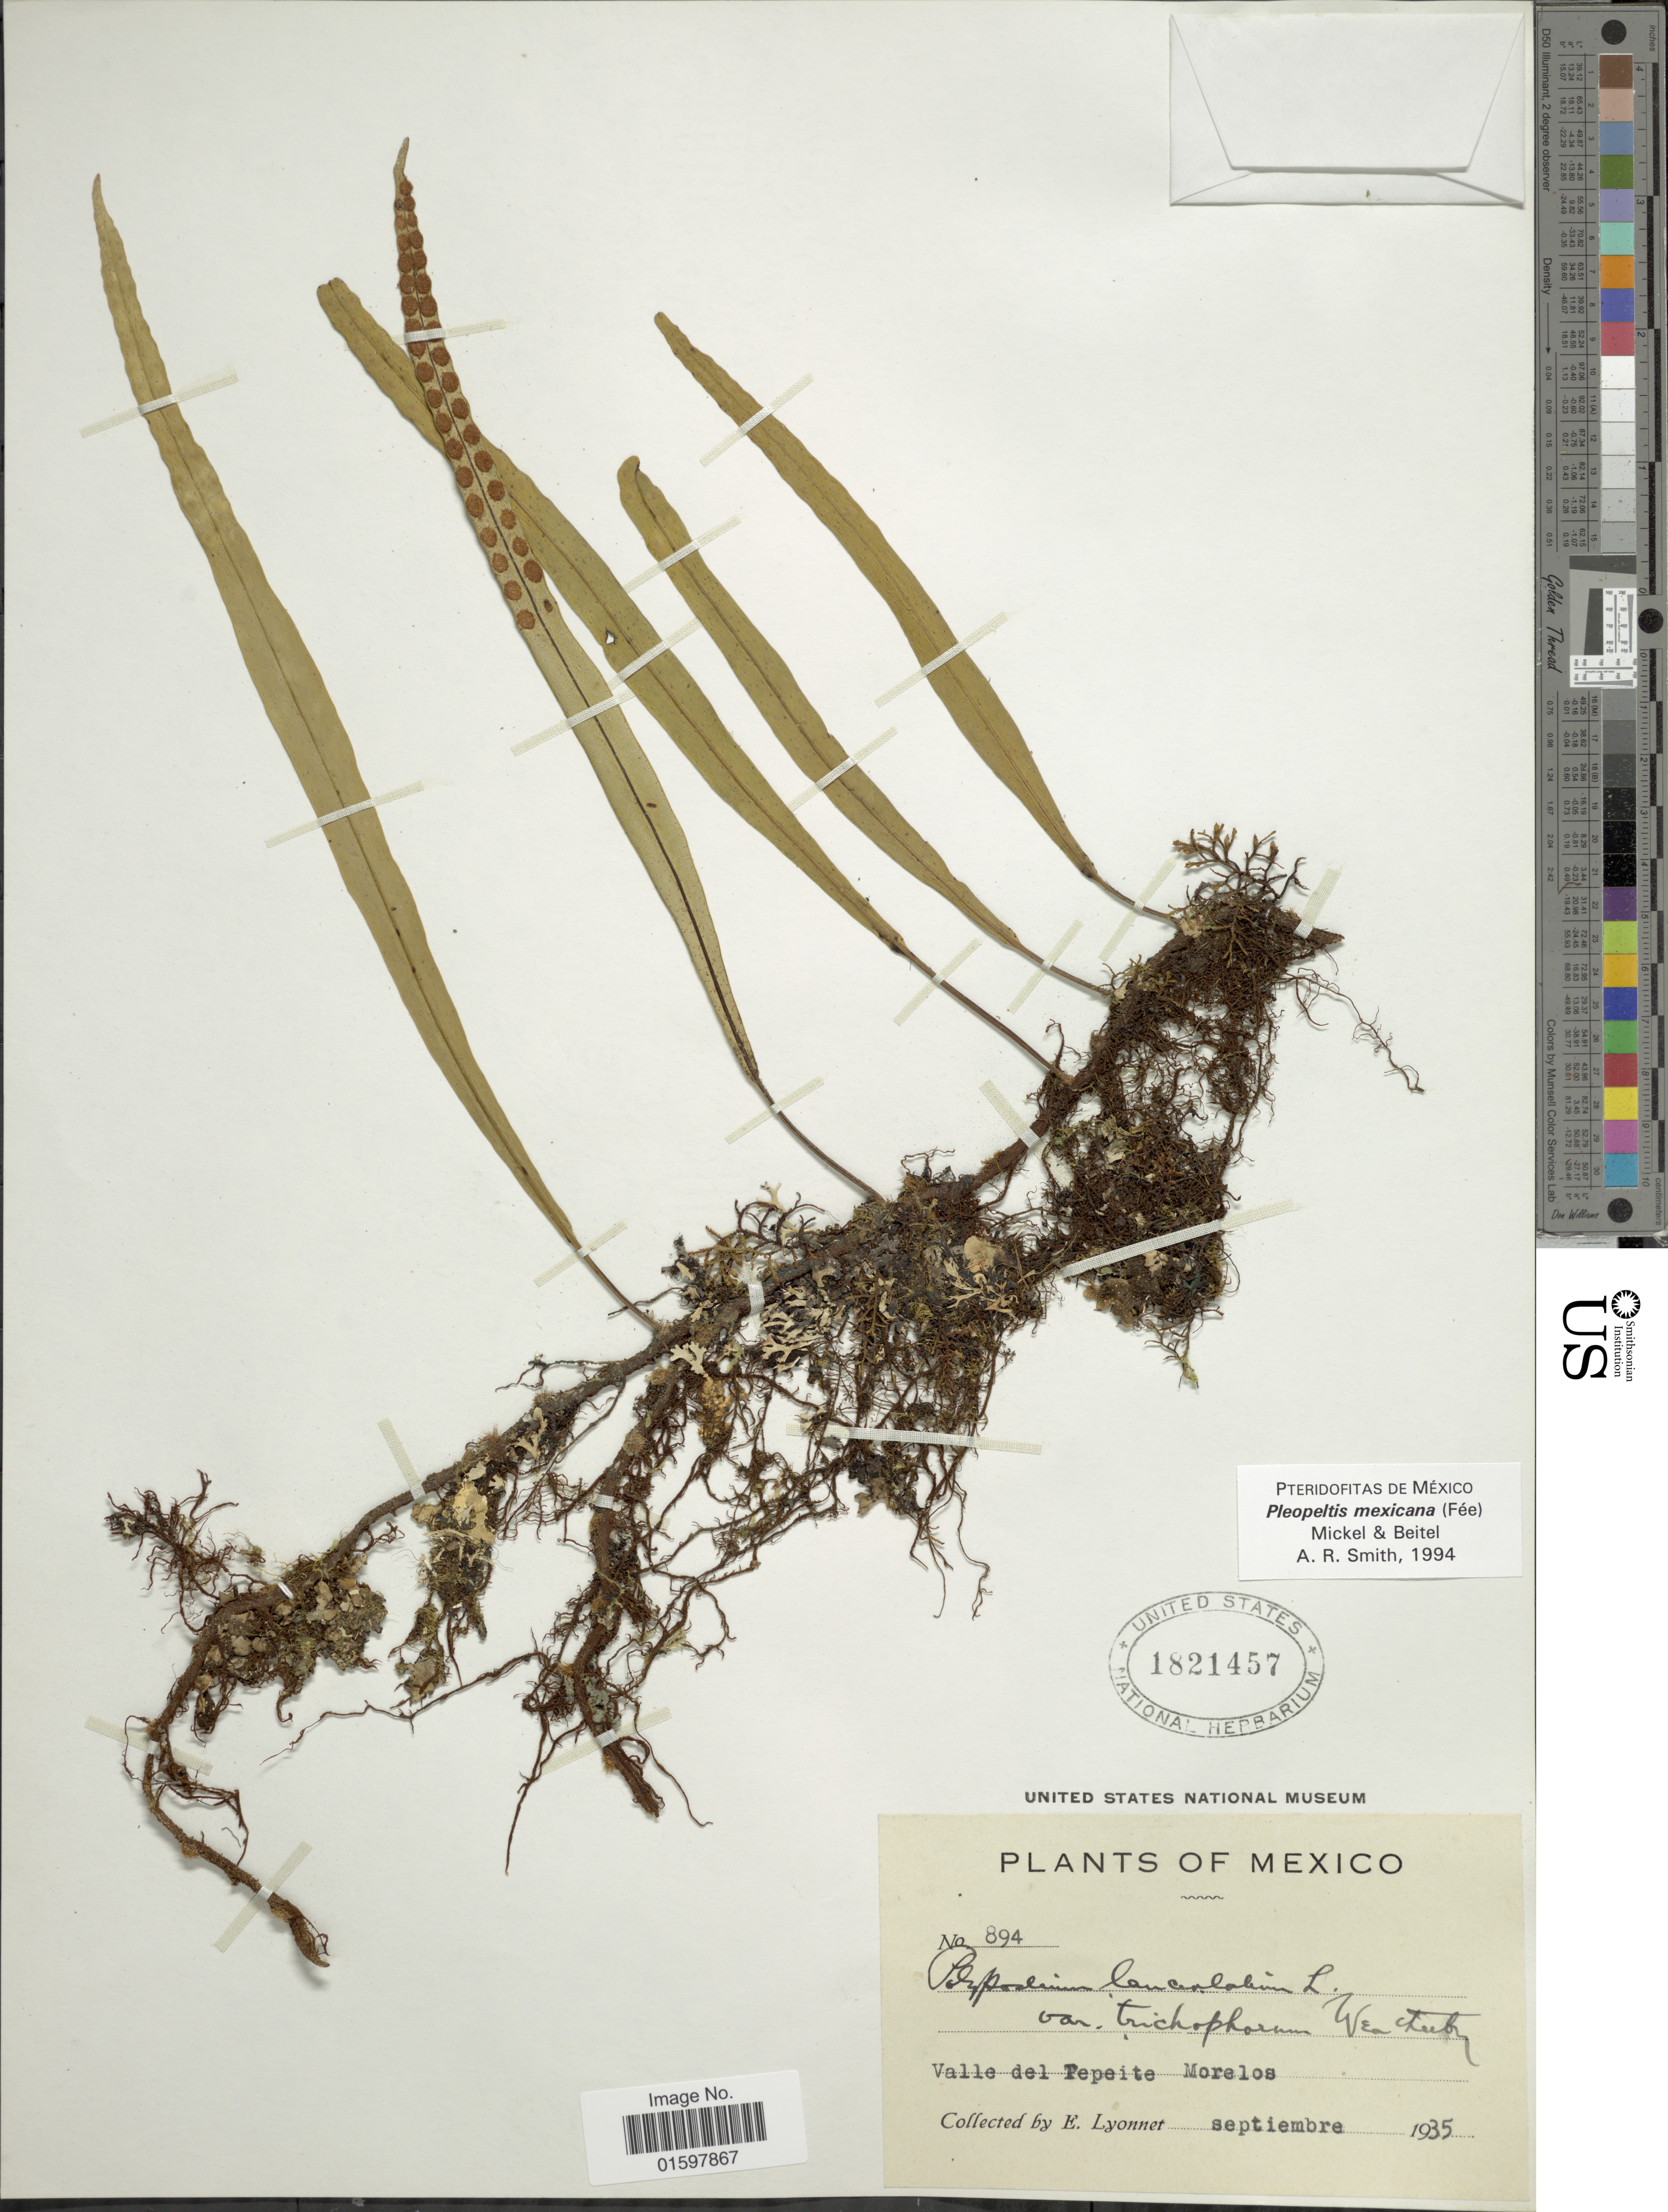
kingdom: Plantae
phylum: Tracheophyta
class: Polypodiopsida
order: Polypodiales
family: Polypodiaceae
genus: Pleopeltis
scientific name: Pleopeltis mexicana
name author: (Fée) Mickel & Beitel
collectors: E. Lyonnet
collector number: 894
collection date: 1935-09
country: Mexico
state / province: Morelos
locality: Valle del Tepeite Morelos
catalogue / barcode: US 1821457